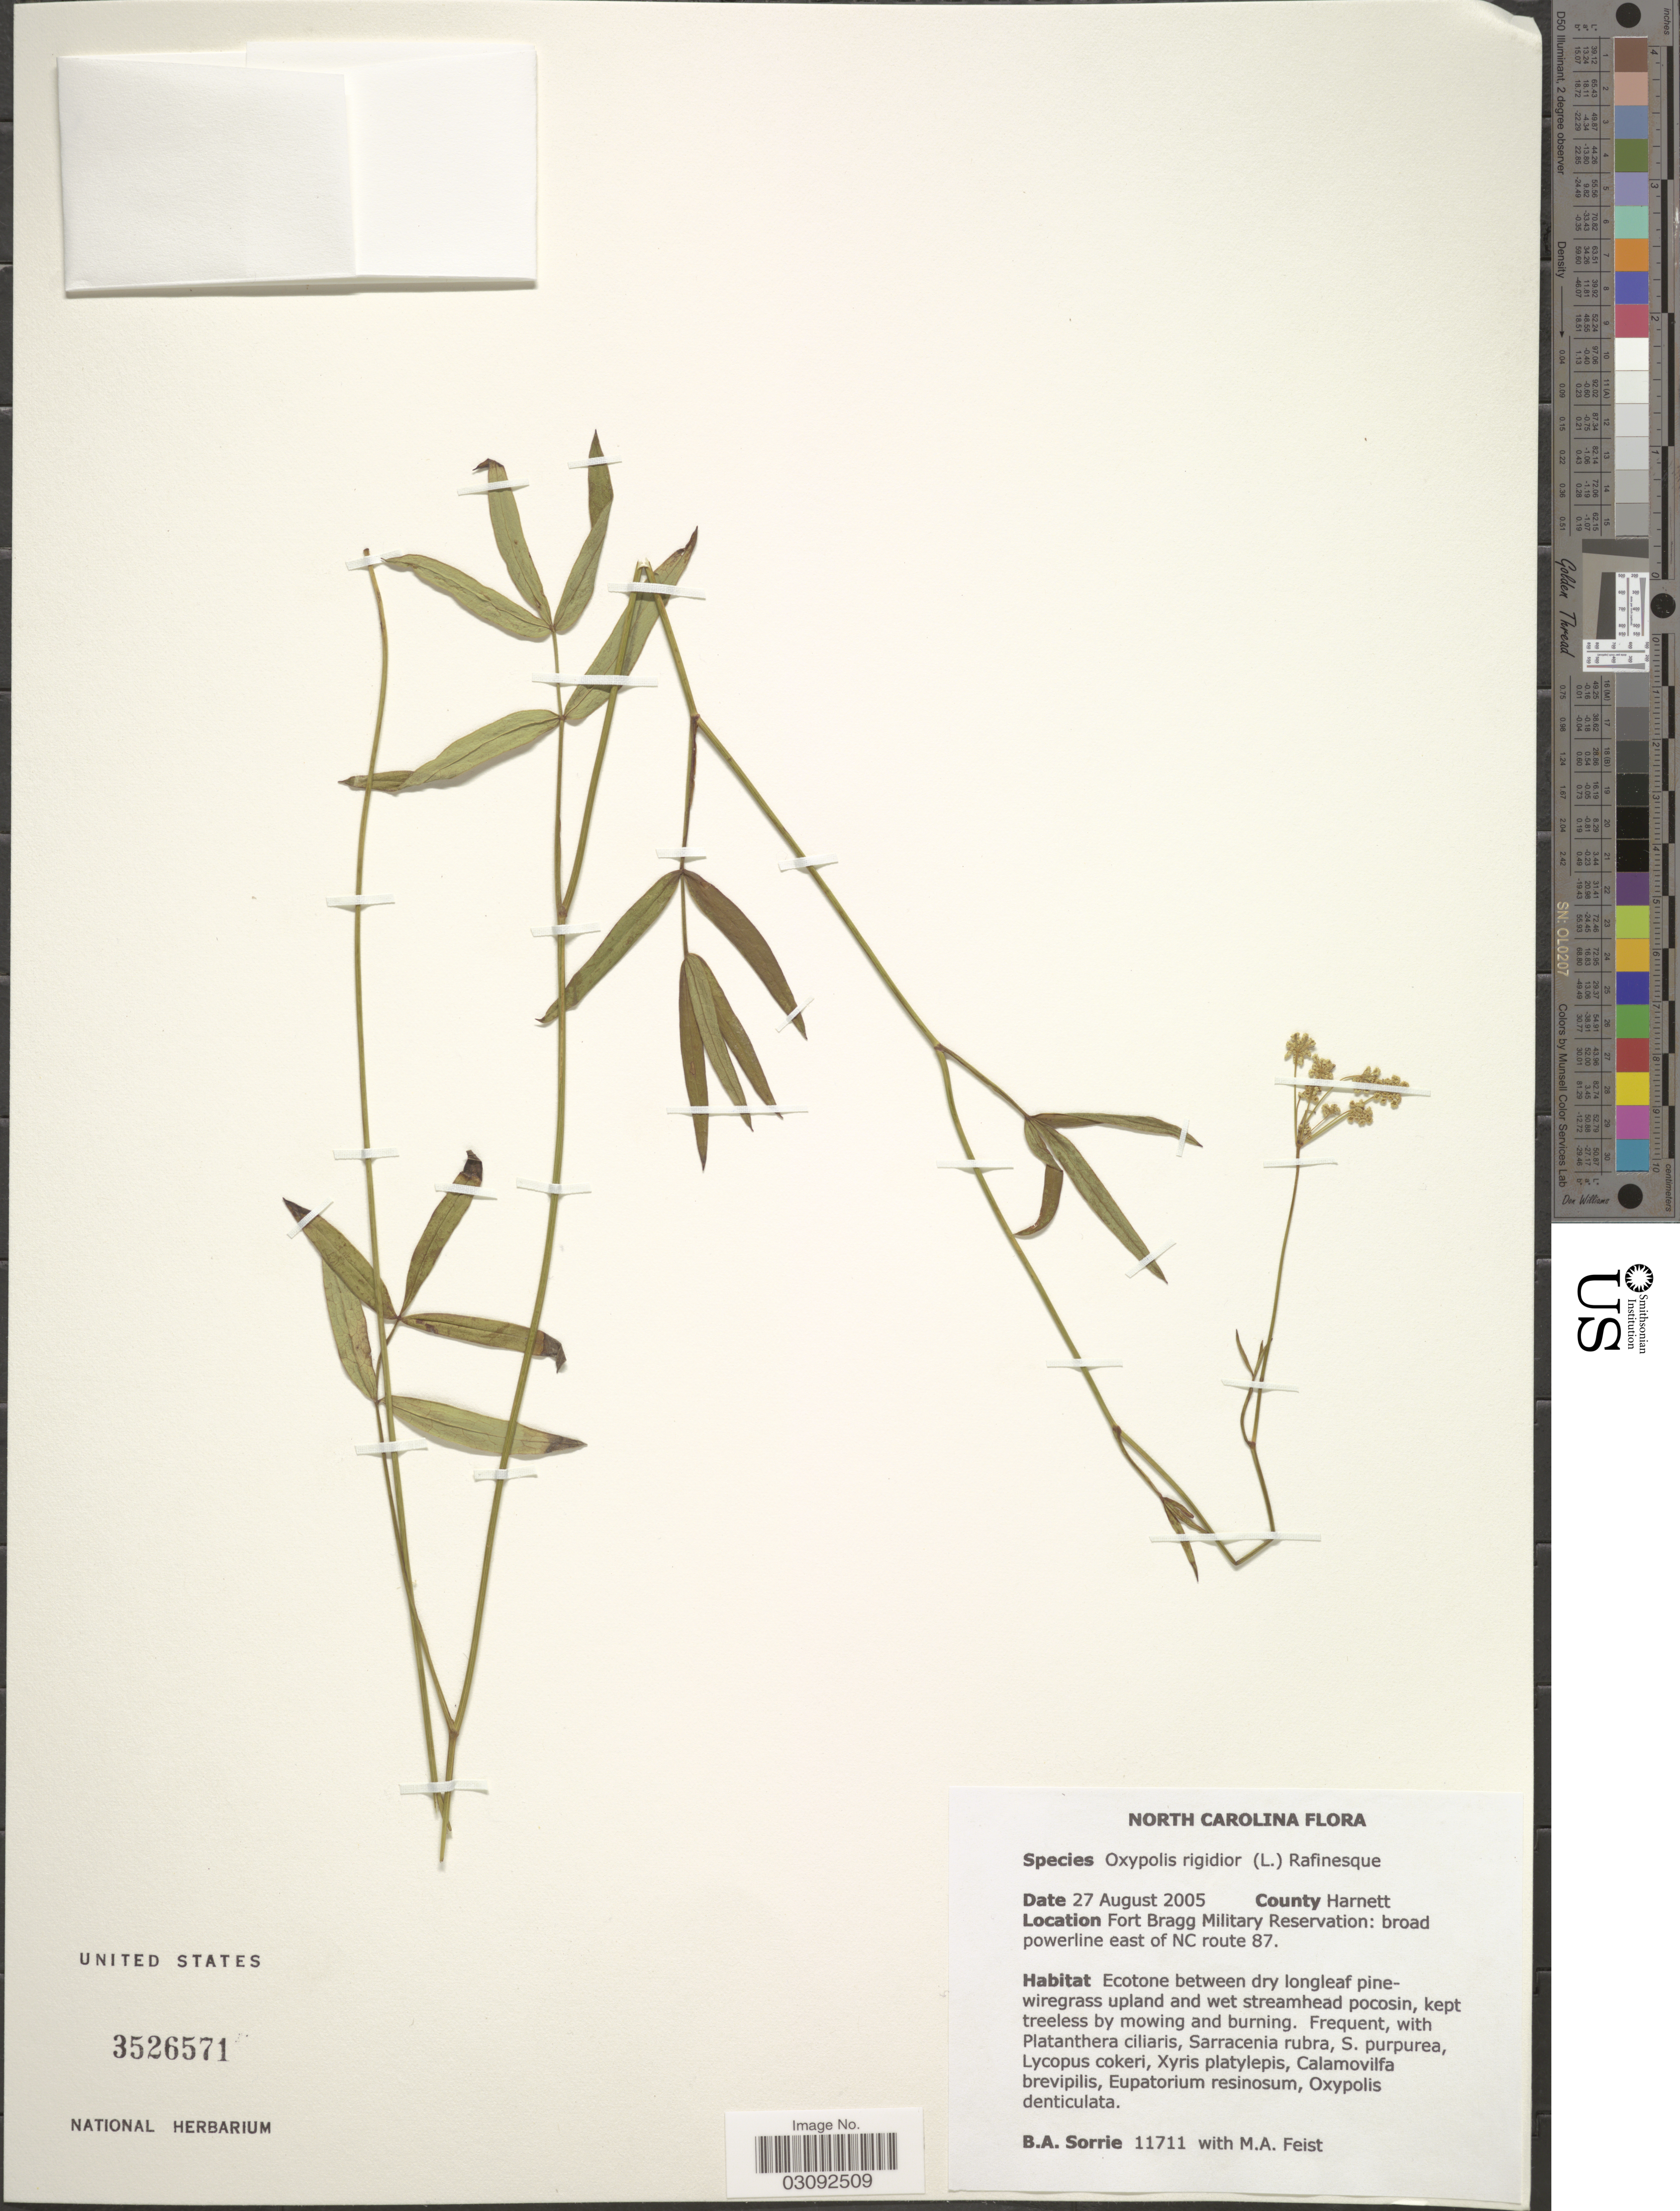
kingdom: Plantae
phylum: Tracheophyta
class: Magnoliopsida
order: Apiales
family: Apiaceae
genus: Oxypolis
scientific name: Oxypolis rigidior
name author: (L.) Raf.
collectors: B. Sorrie & M. A. E. Feist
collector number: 11711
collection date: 2005-08-27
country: United States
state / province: North Carolina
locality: County Harnett. Fort Bragg Military Reservation: broad powerline east of NC route 87.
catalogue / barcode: US 3526571